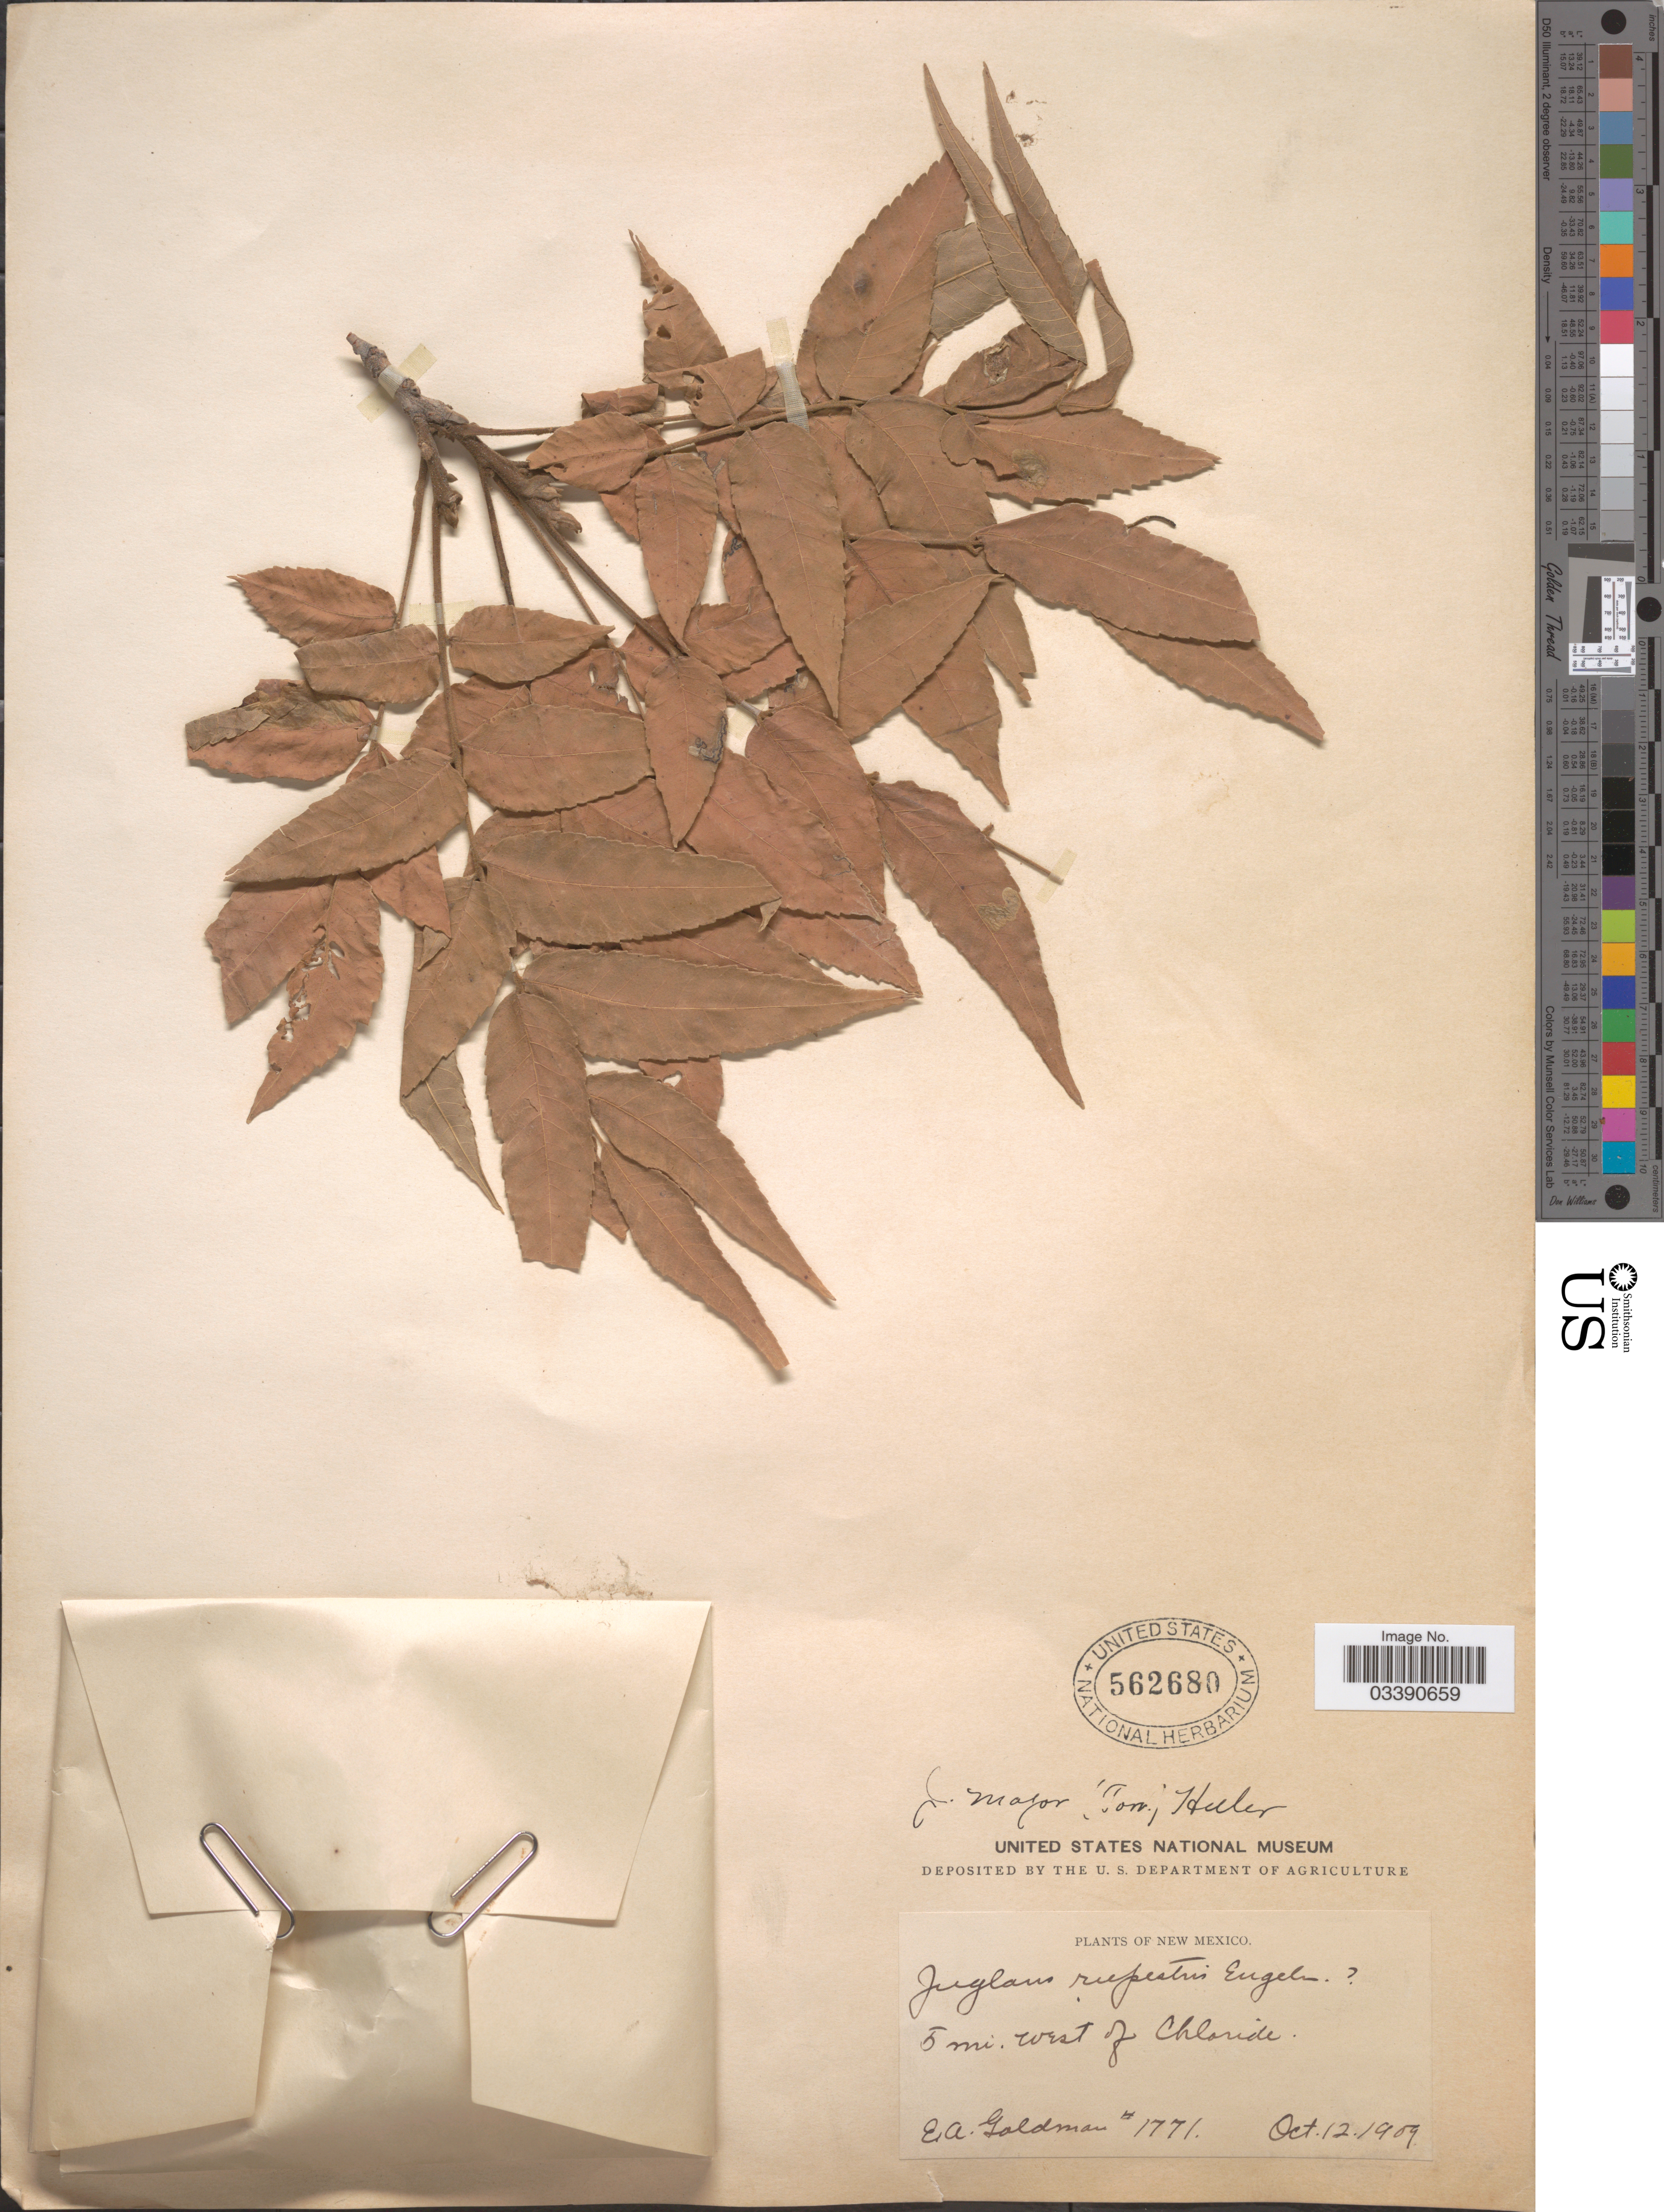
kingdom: Plantae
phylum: Tracheophyta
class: Magnoliopsida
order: Fagales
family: Juglandaceae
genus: Juglans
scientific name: Juglans major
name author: (Torr.) A. Heller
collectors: E. A. Goldman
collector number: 1771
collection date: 1909-10-12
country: United States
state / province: New Mexico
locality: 5 mi. west of Chloride.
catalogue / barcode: US 562680